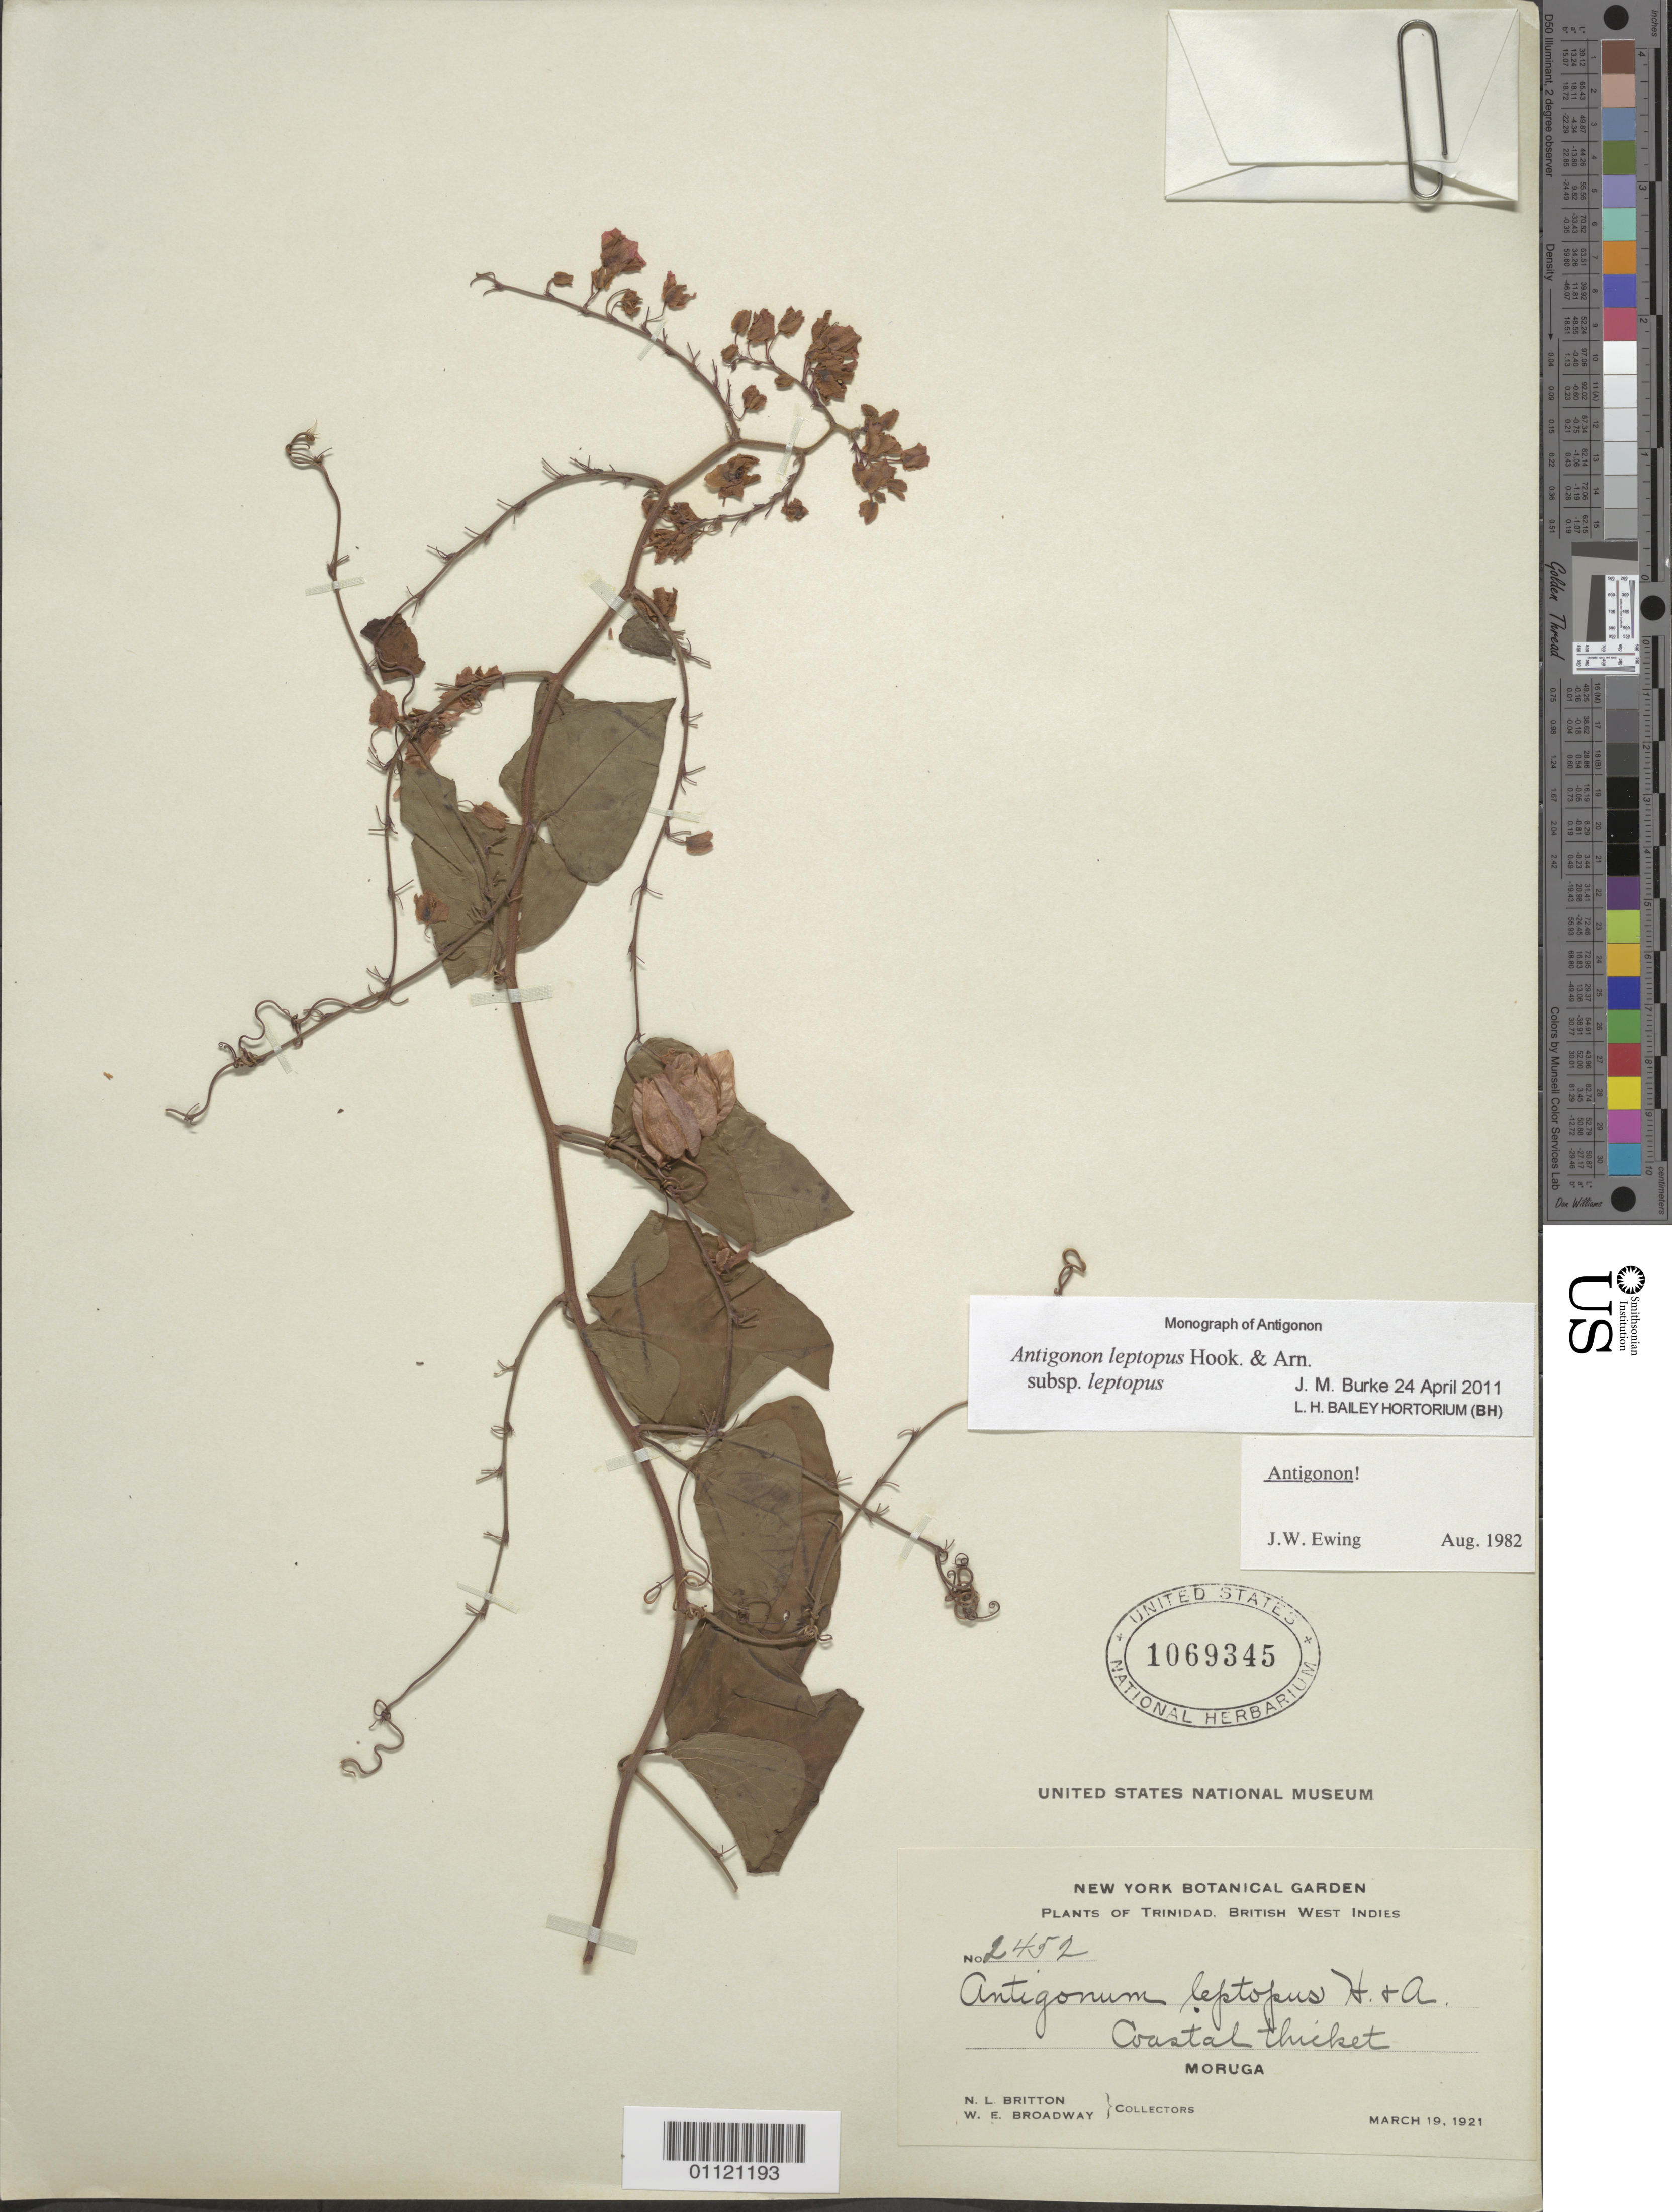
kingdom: Plantae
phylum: Tracheophyta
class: Magnoliopsida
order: Caryophyllales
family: Polygonaceae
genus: Antigonon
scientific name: Antigonon leptopus subsp. leptopus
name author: Hook. & Arn.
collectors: N. Britton & W. E. Broadway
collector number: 2452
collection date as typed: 19 Mar 1921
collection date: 1921-03-19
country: Trinidad and Tobago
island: Trinidad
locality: Moruga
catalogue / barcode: US 1069345